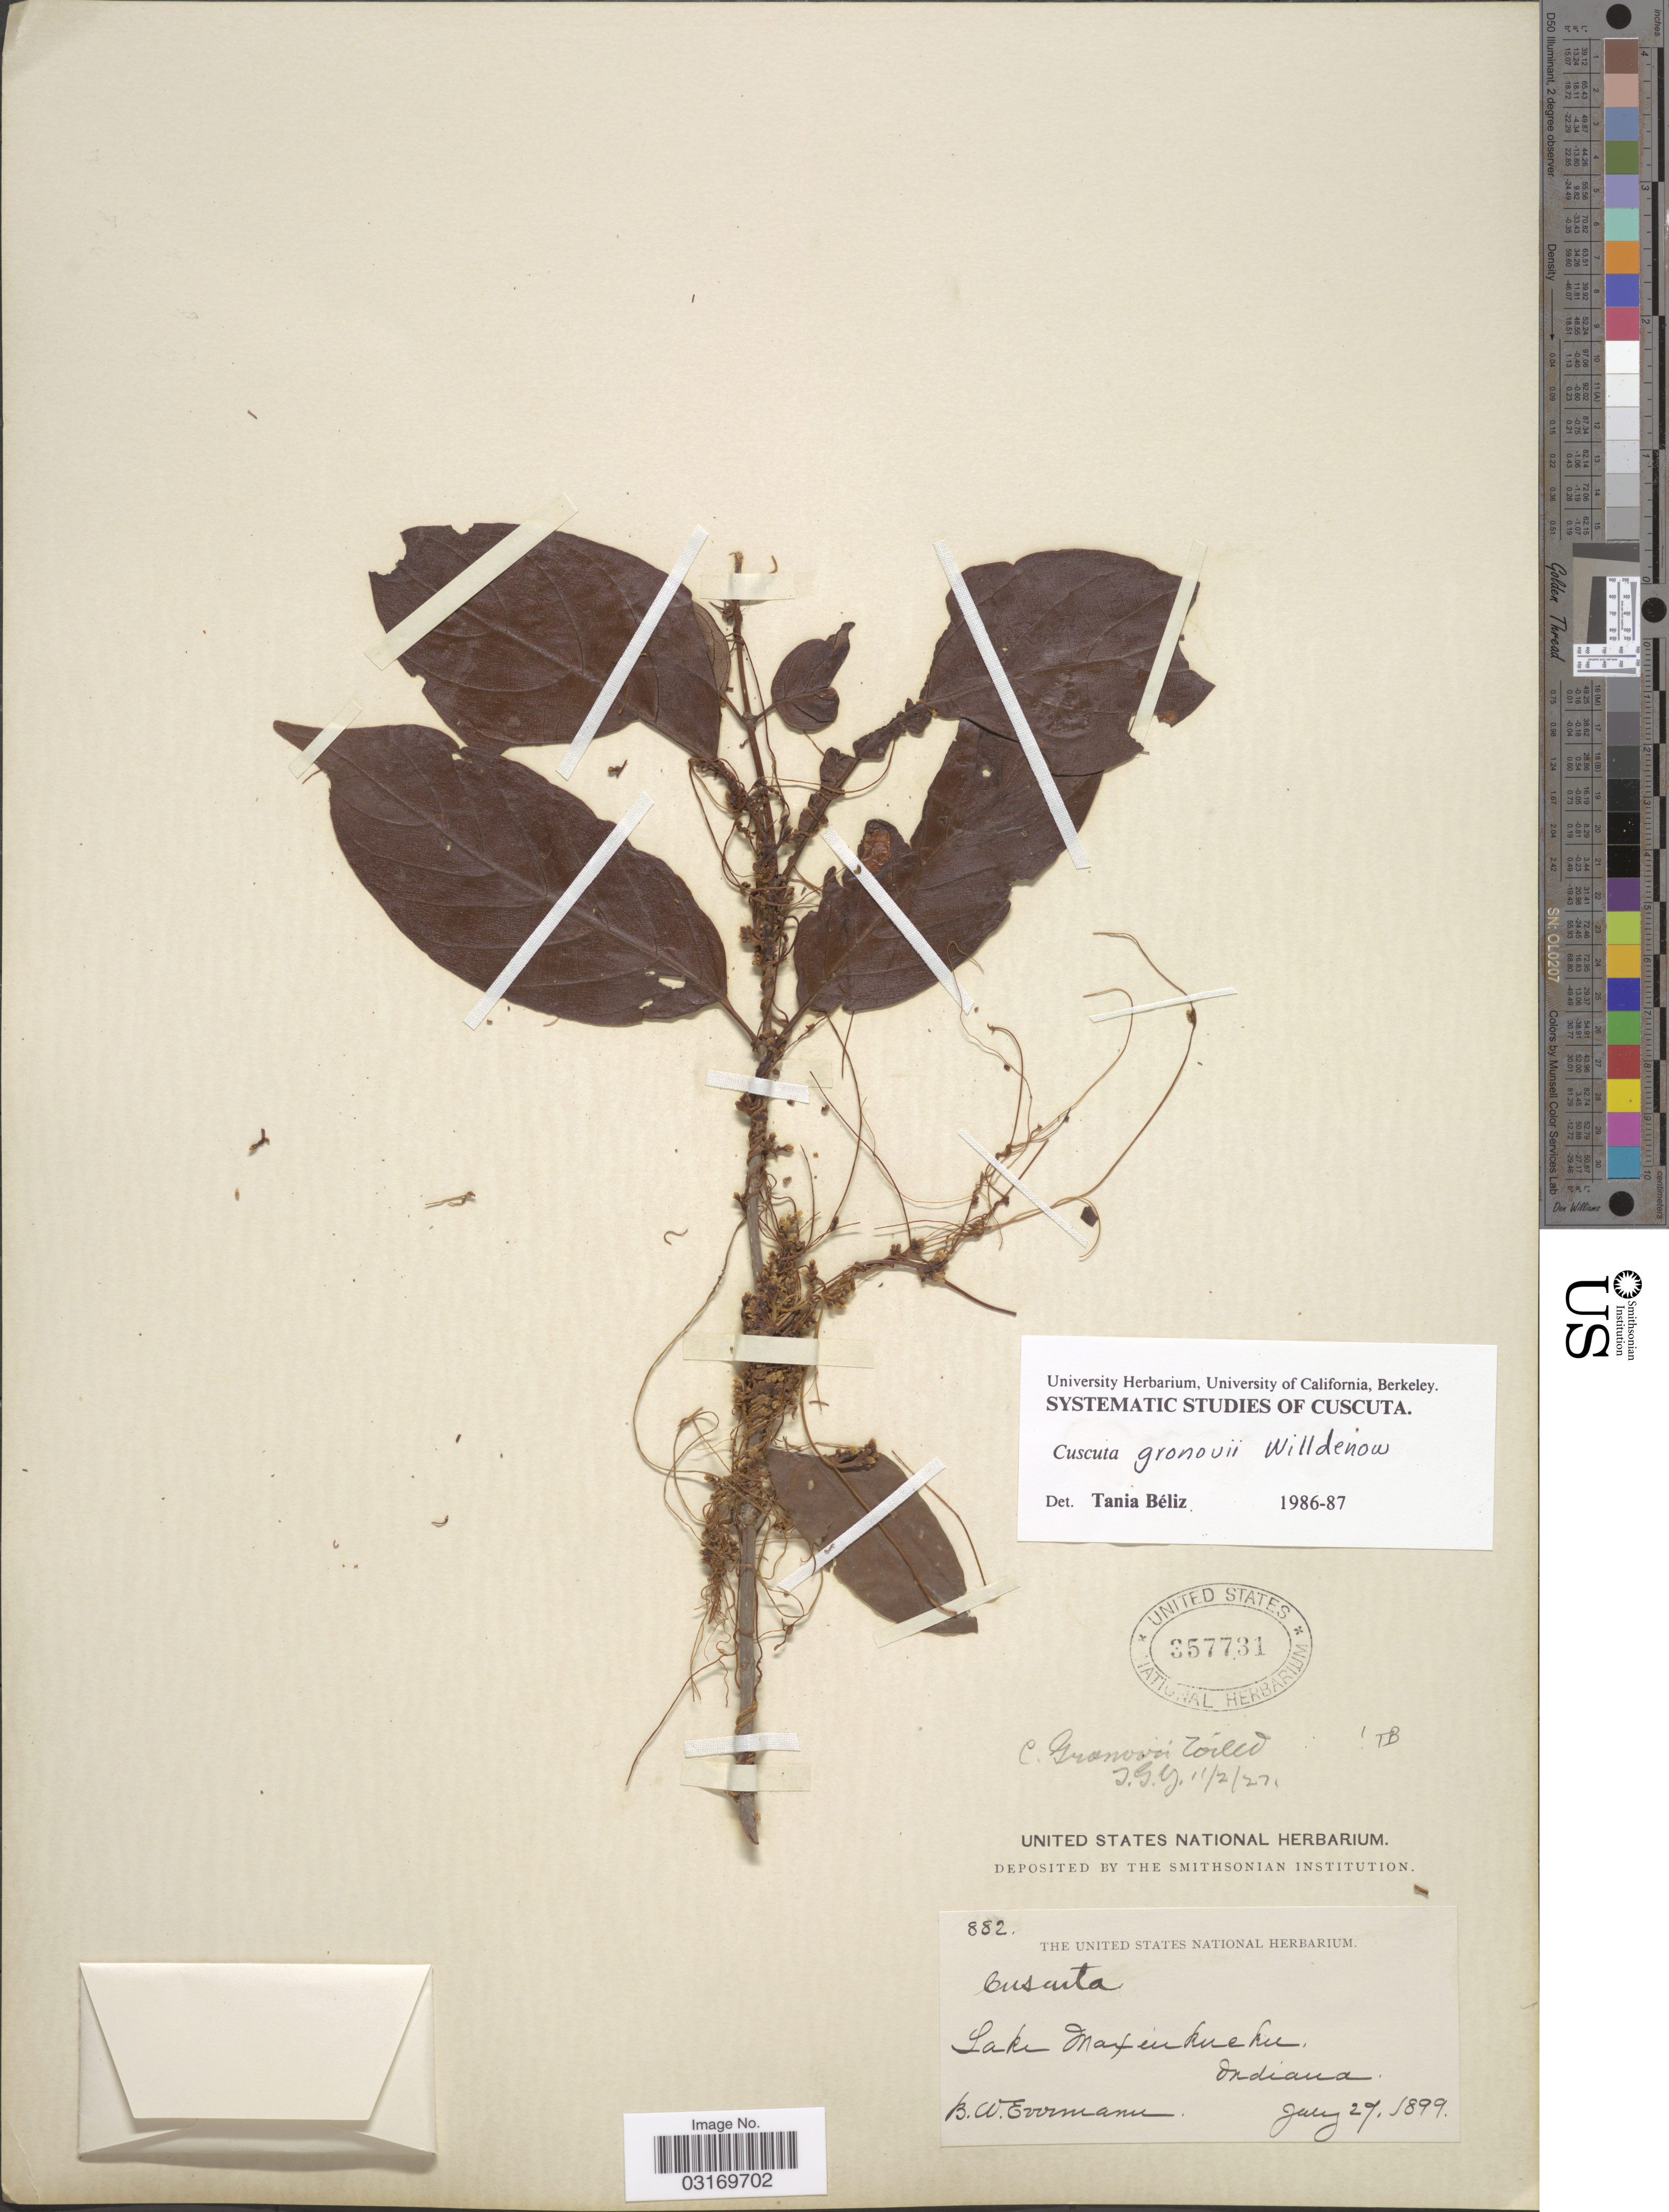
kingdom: Plantae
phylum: Tracheophyta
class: Magnoliopsida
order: Solanales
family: Convolvulaceae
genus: Cuscuta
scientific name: Cuscuta gronovii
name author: Willd. ex Schult.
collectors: B. W. Evermann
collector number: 882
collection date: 1899-07-29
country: United States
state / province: Indiana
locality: Lake Maxinkuckee.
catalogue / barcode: US 357731